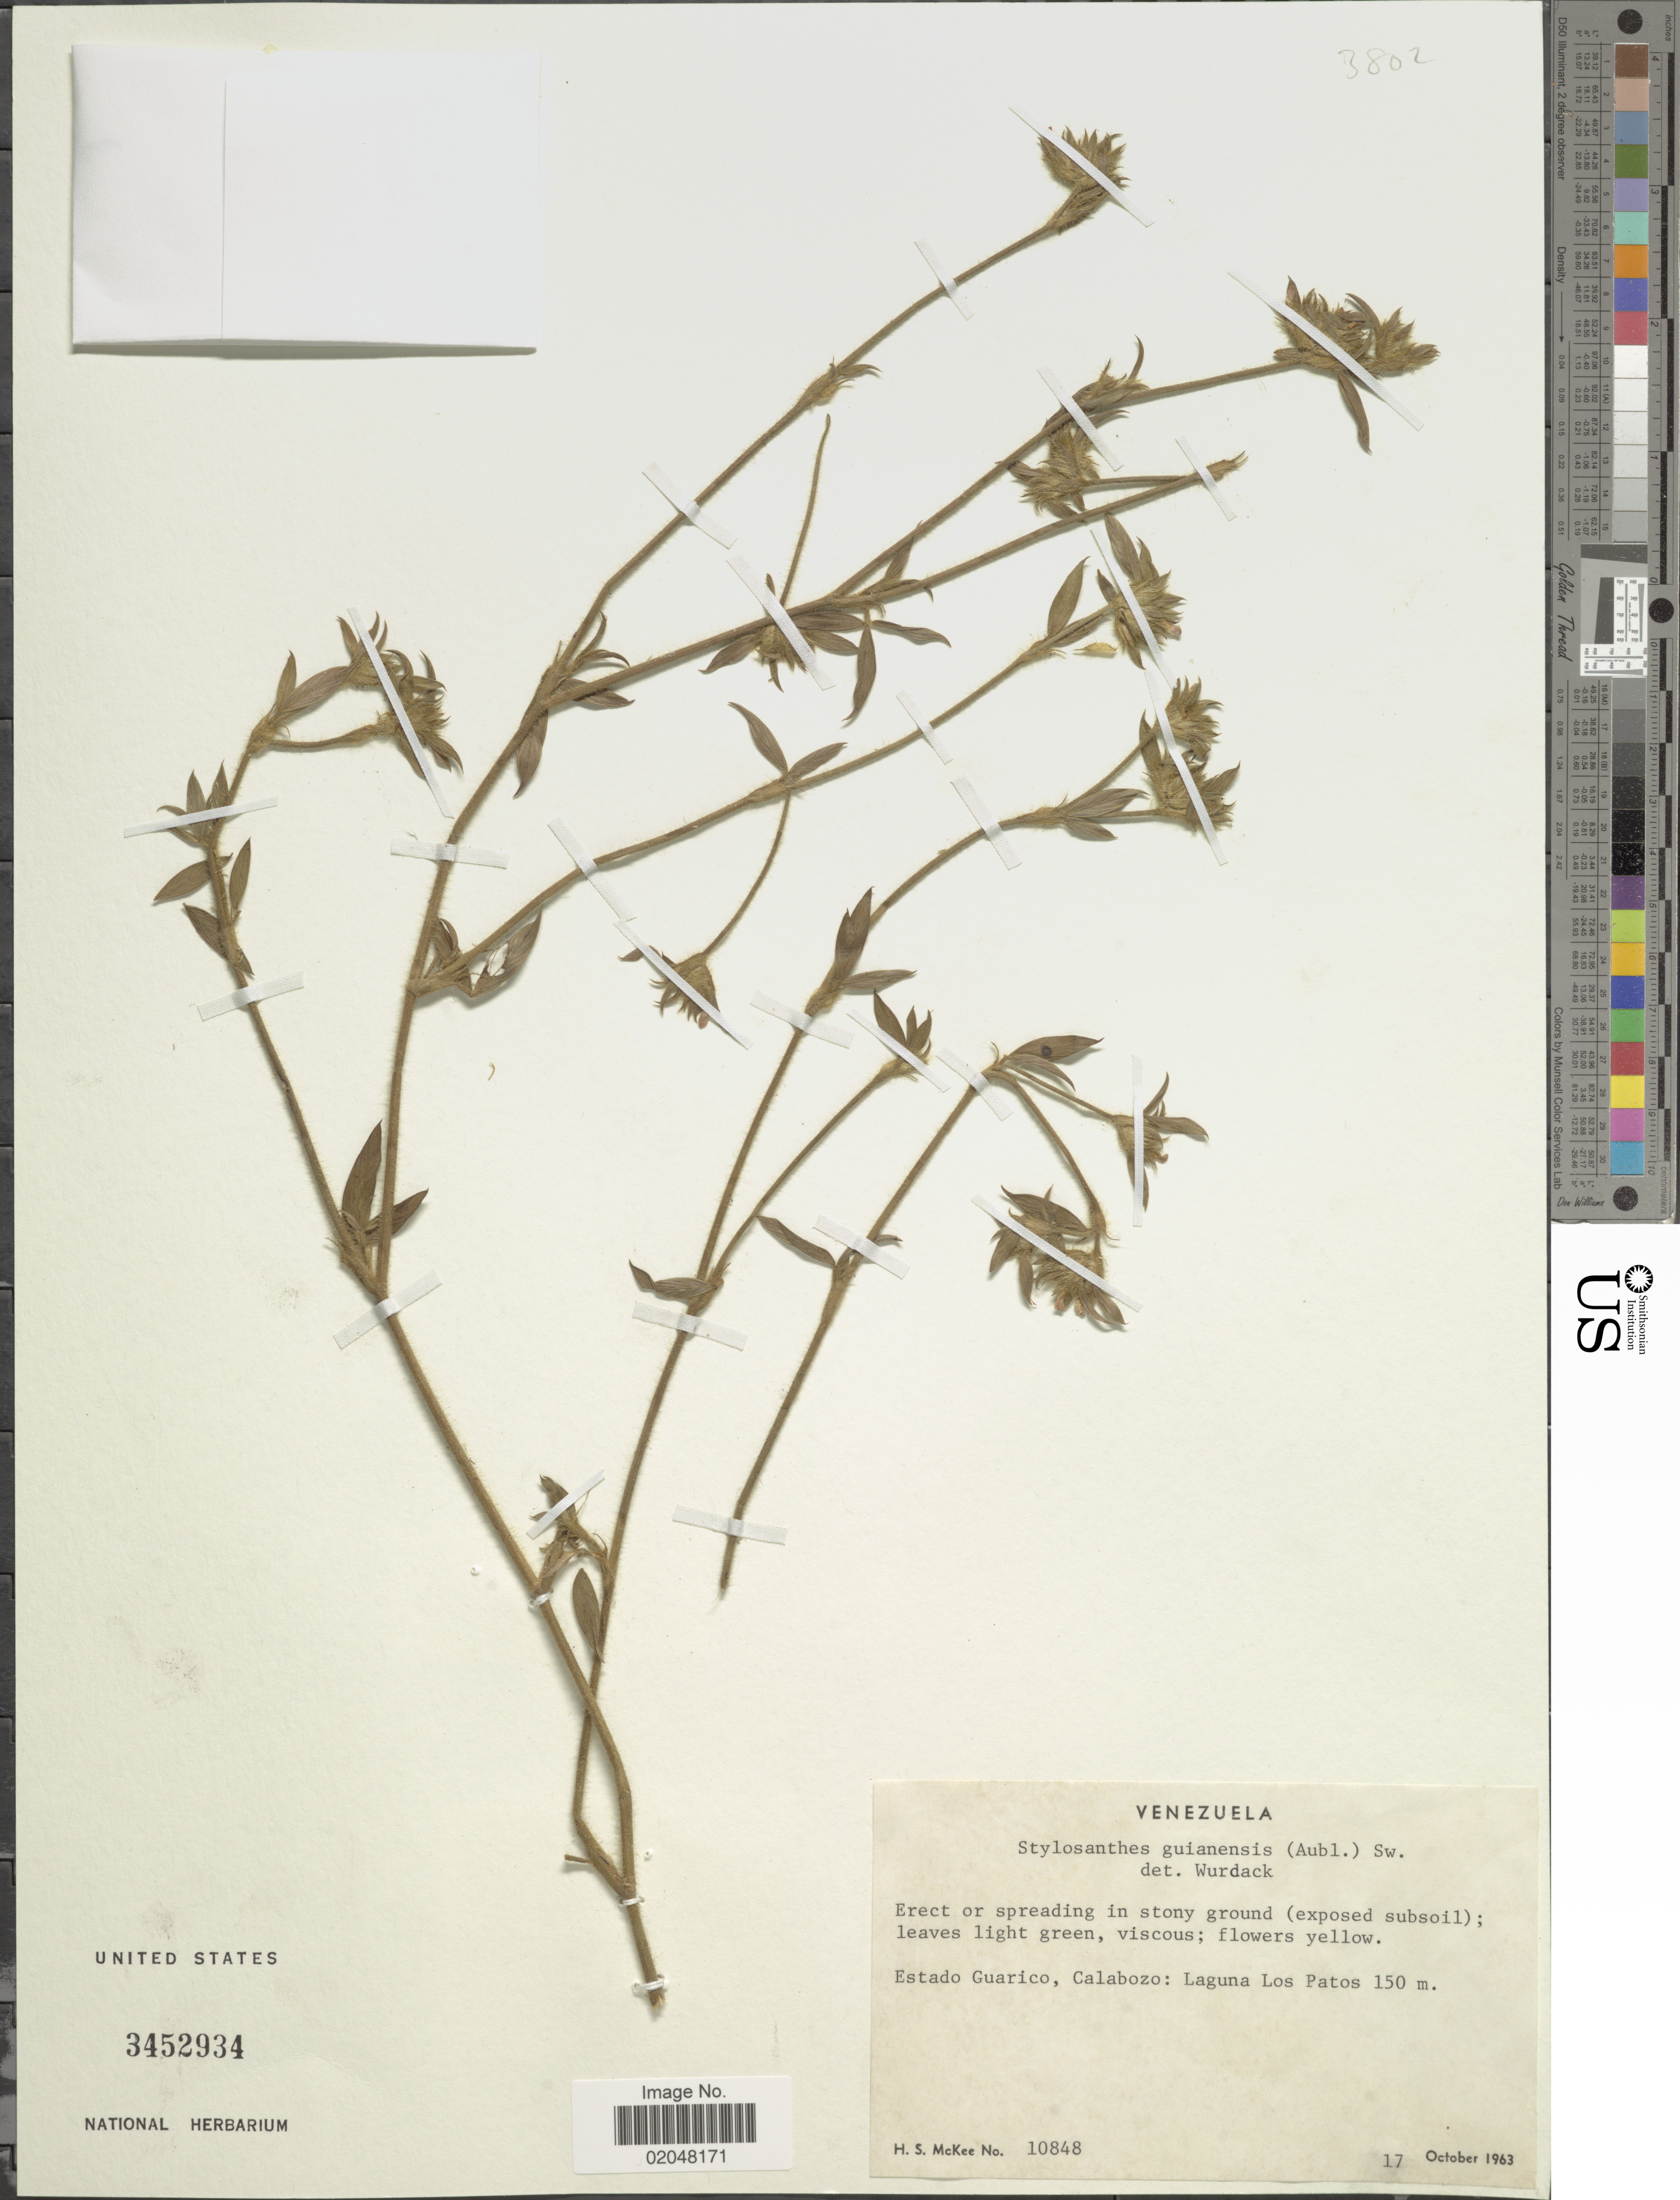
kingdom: Plantae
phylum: Tracheophyta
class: Magnoliopsida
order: Fabales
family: Fabaceae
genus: Stylosanthes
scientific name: Stylosanthes guianensis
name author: (Aubl.) Sw.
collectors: H. S. McKee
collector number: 10848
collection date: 1963-10-17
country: Venezuela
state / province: Guárico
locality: Calabozo: Laguna Los Patos.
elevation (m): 150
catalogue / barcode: US 3452934